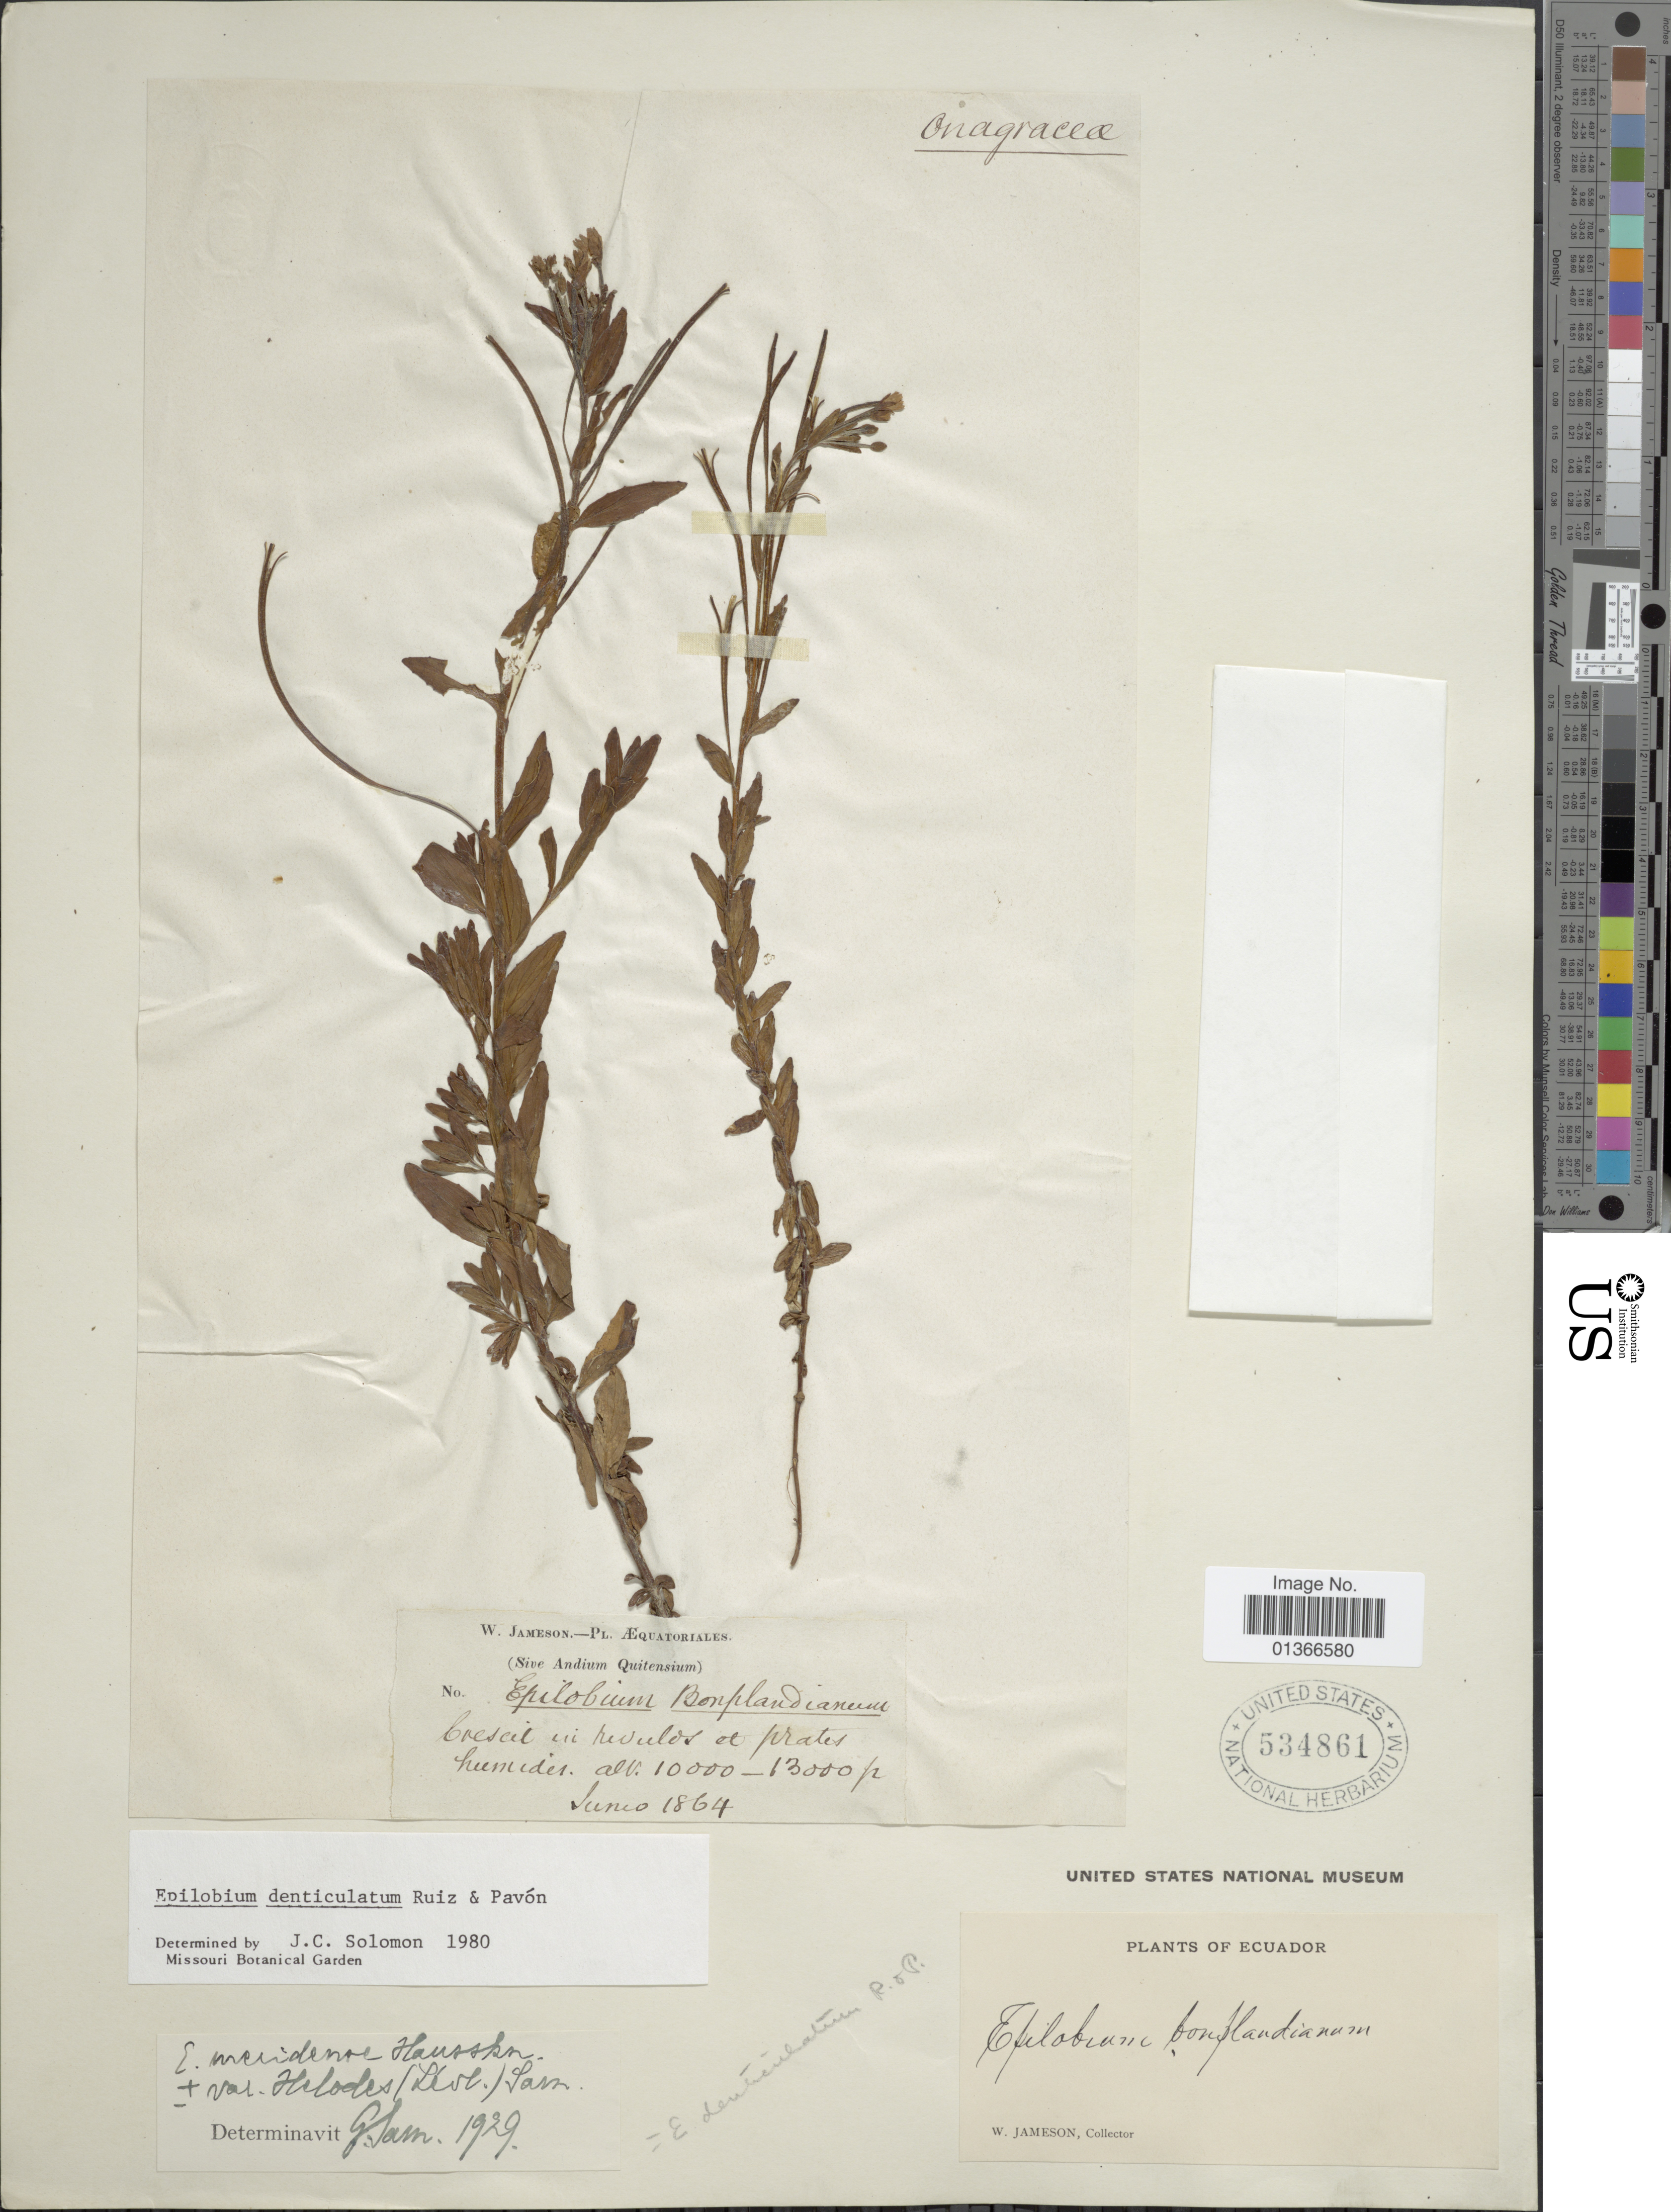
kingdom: Plantae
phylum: Tracheophyta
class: Magnoliopsida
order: Myrtales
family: Onagraceae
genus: Epilobium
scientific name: Epilobium denticulatum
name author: Ruiz & Pav.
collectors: W. Jameson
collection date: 1864-06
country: Ecuador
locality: Crescit in rivulos et prates humidis.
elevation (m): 3048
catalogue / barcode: US 534861